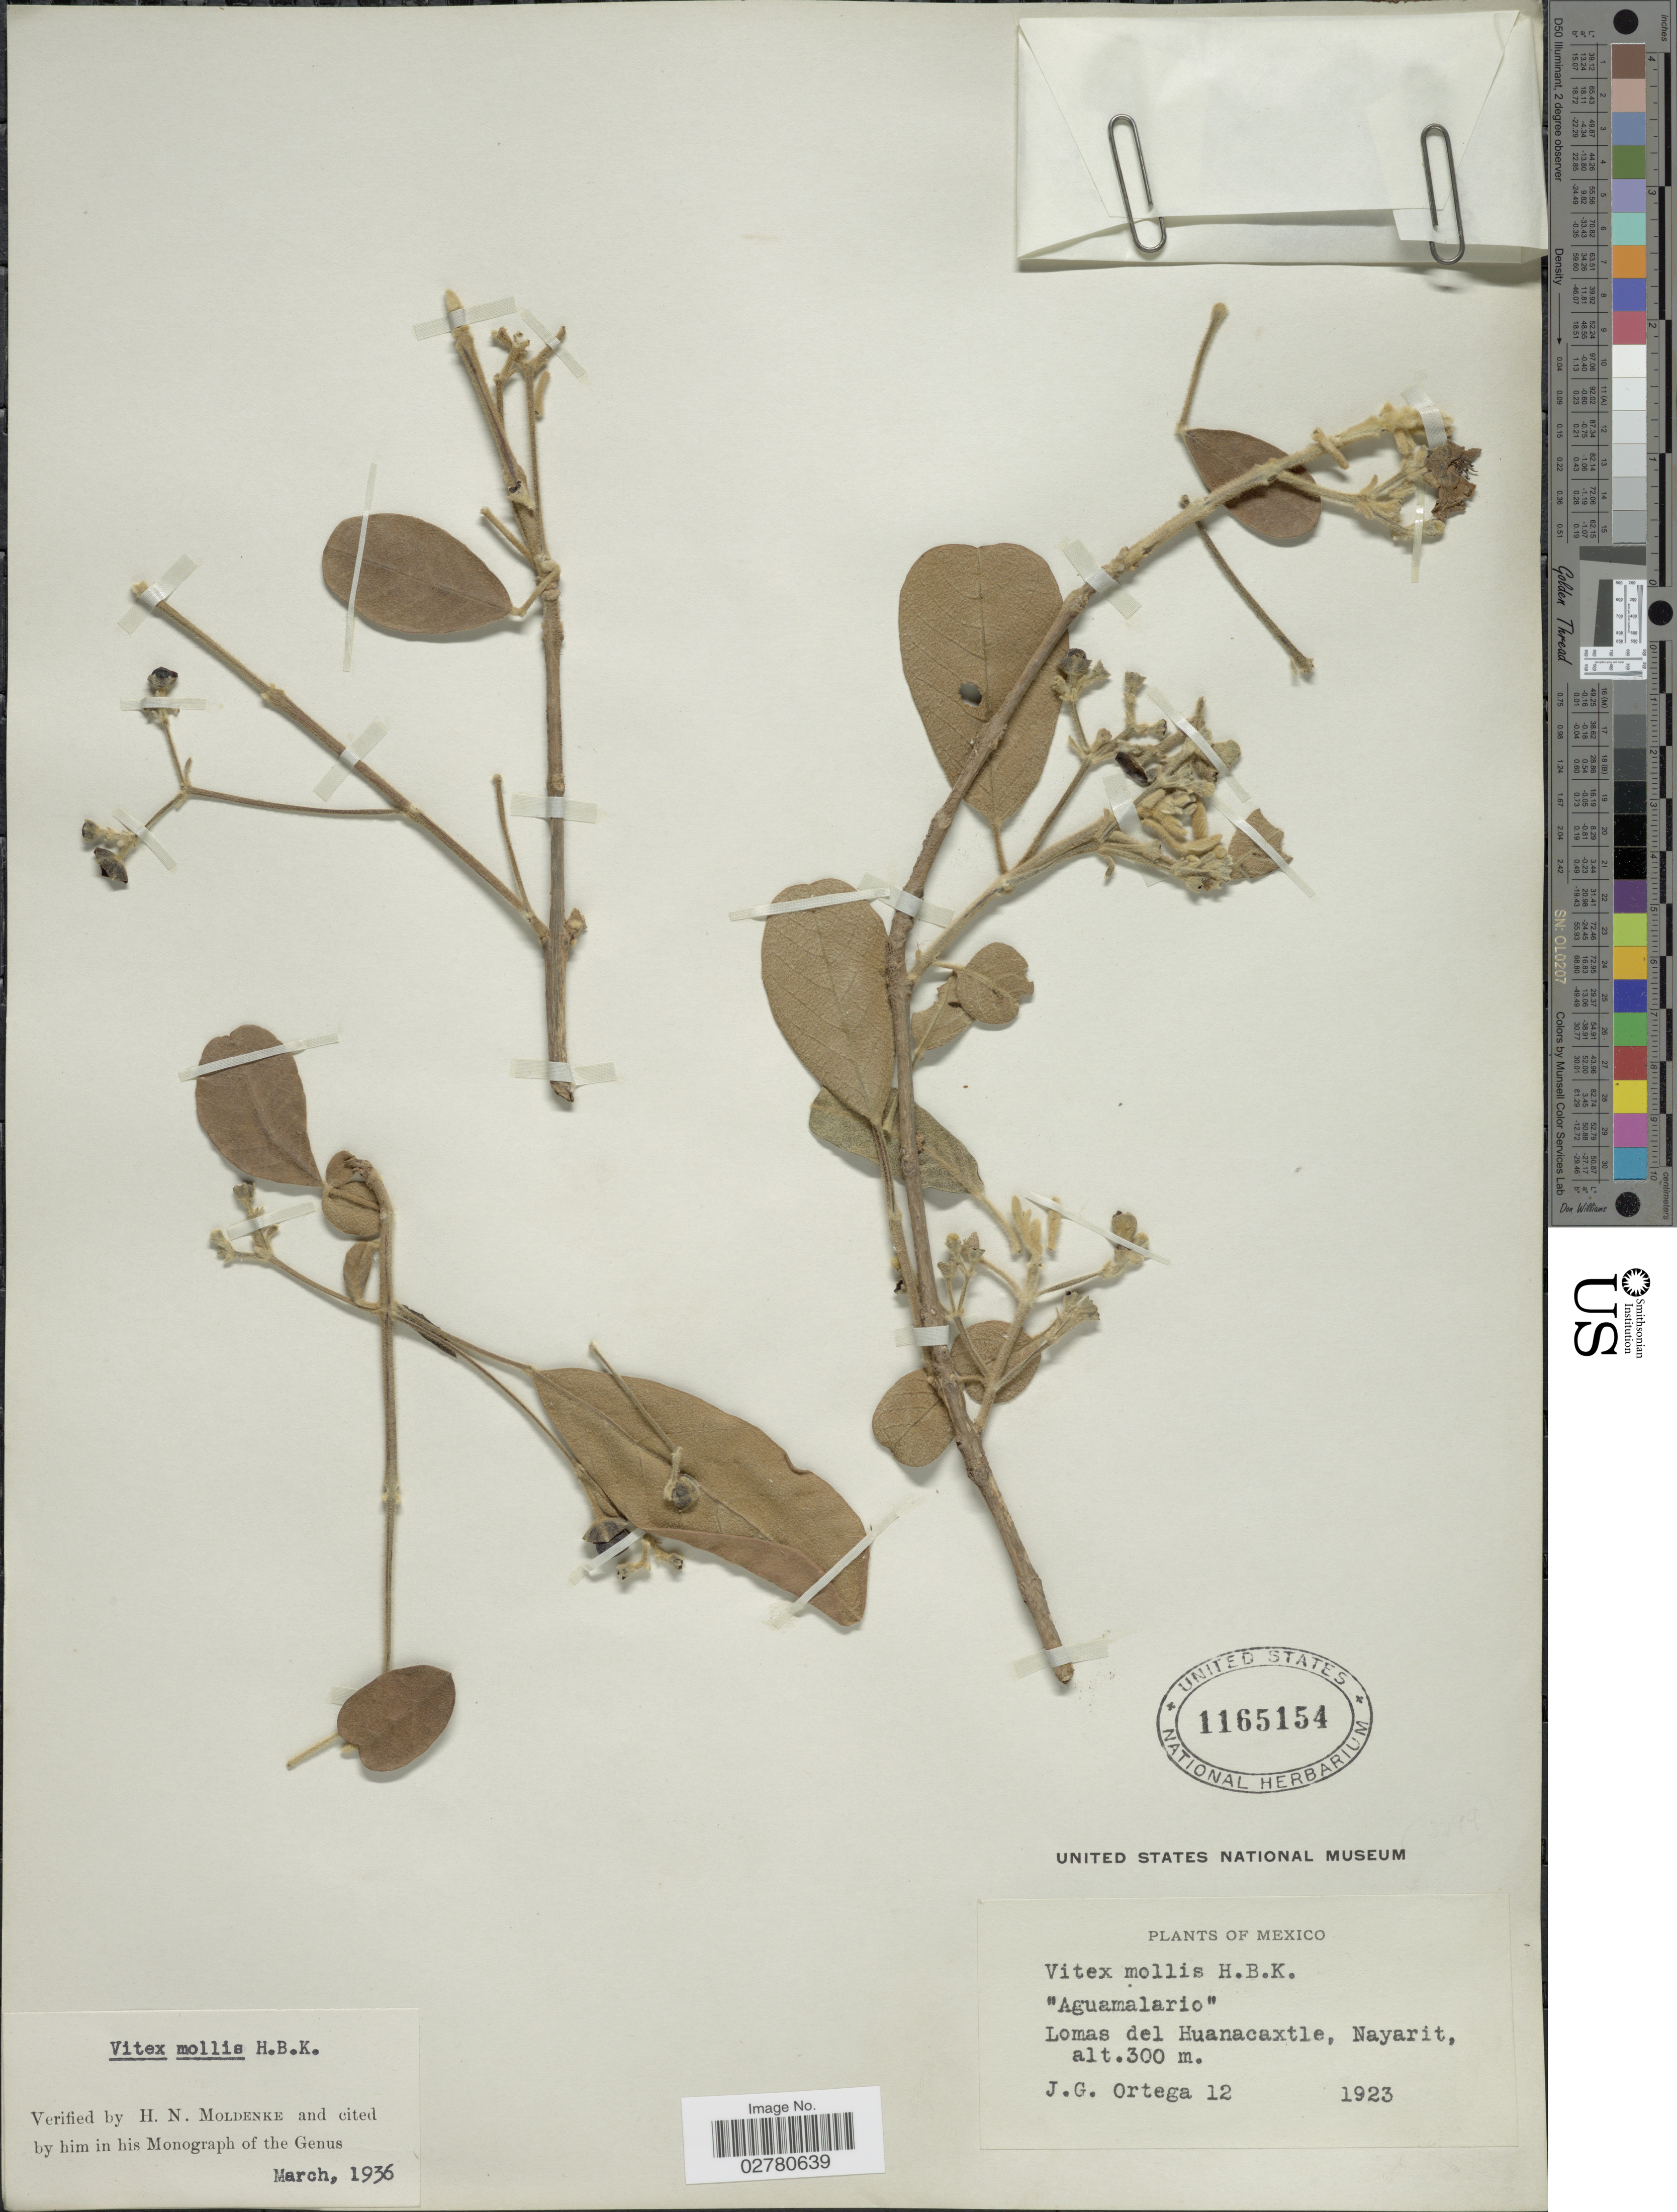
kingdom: Plantae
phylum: Tracheophyta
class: Magnoliopsida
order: Lamiales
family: Lamiaceae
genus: Vitex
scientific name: Vitex mollis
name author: Kunth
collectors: J. Ortega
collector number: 12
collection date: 1923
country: Mexico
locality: Lomas del Huanacaxtle, Nayarit.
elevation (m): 300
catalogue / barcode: US 1165154